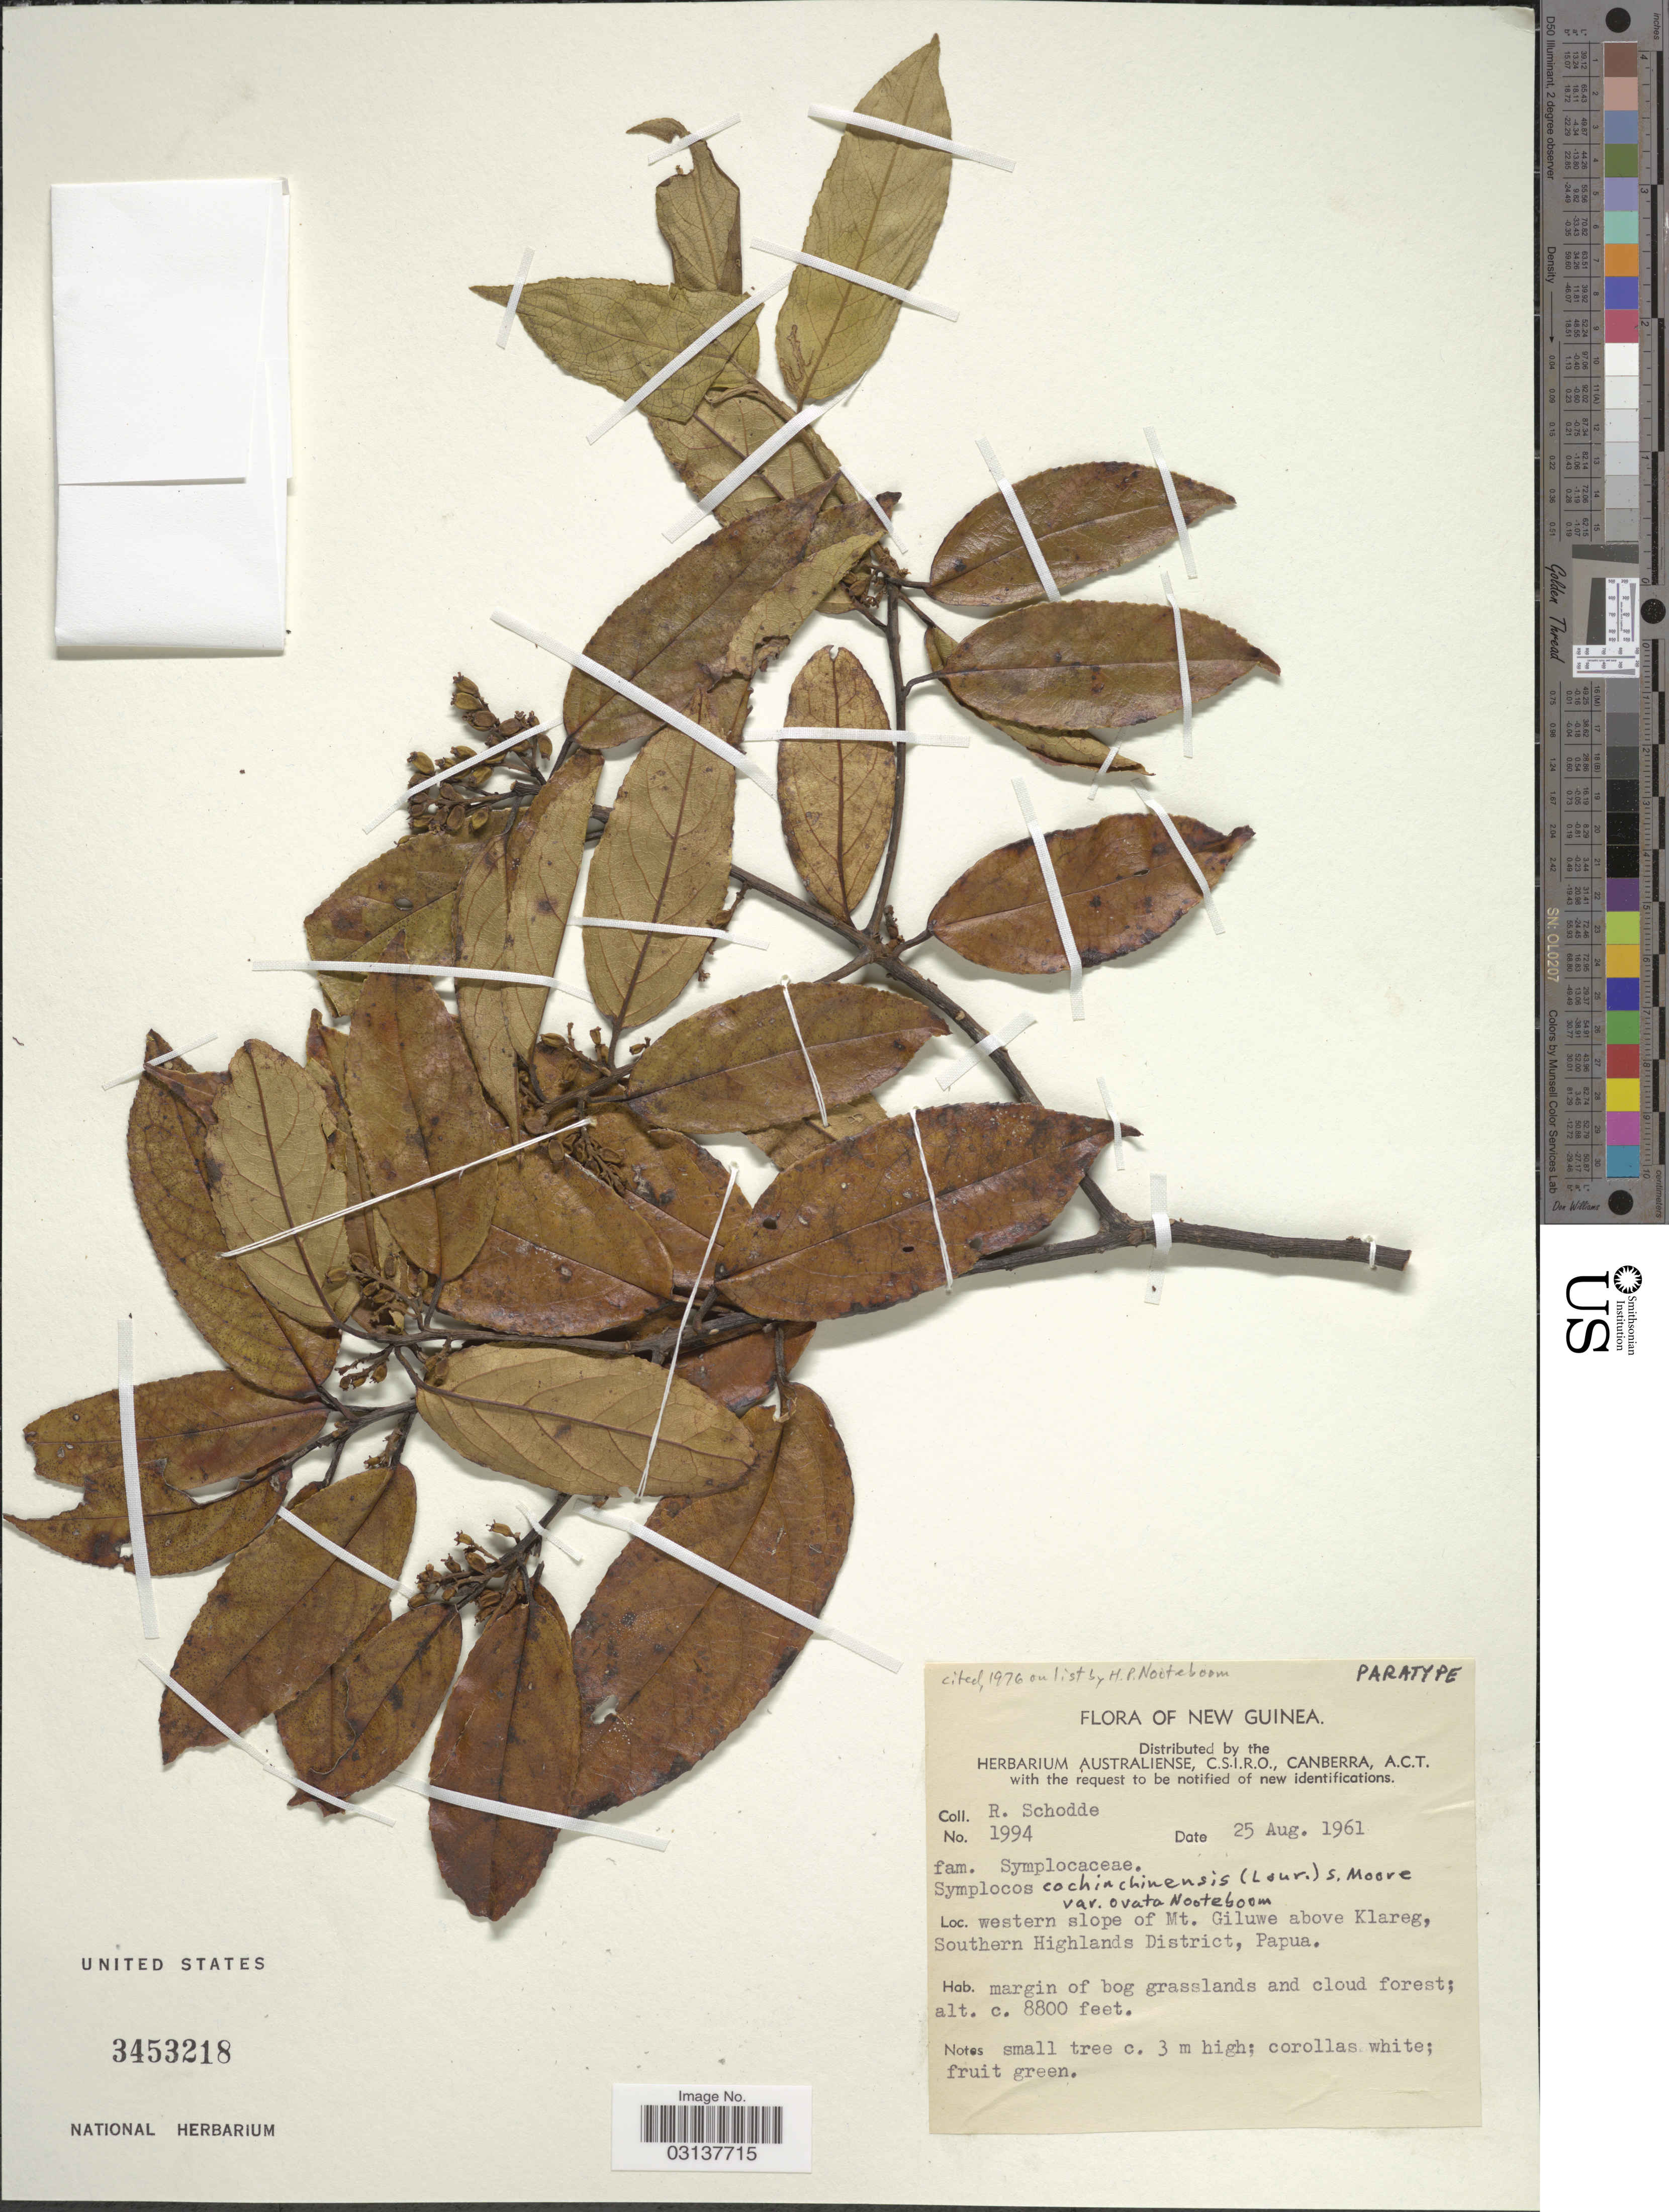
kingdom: Plantae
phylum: Tracheophyta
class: Magnoliopsida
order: Ericales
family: Symplocaceae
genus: Symplocos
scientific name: Symplocos cochinchinensis var. ovata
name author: Noot.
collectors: R. Schodde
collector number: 1994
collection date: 1961-08-25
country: Papua New Guinea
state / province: Southern Highlands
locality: New Guinea, western slope of Mt. Giluwe above Klareg, Southern Highlands District, Papua.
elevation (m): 2682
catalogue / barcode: US 3453218